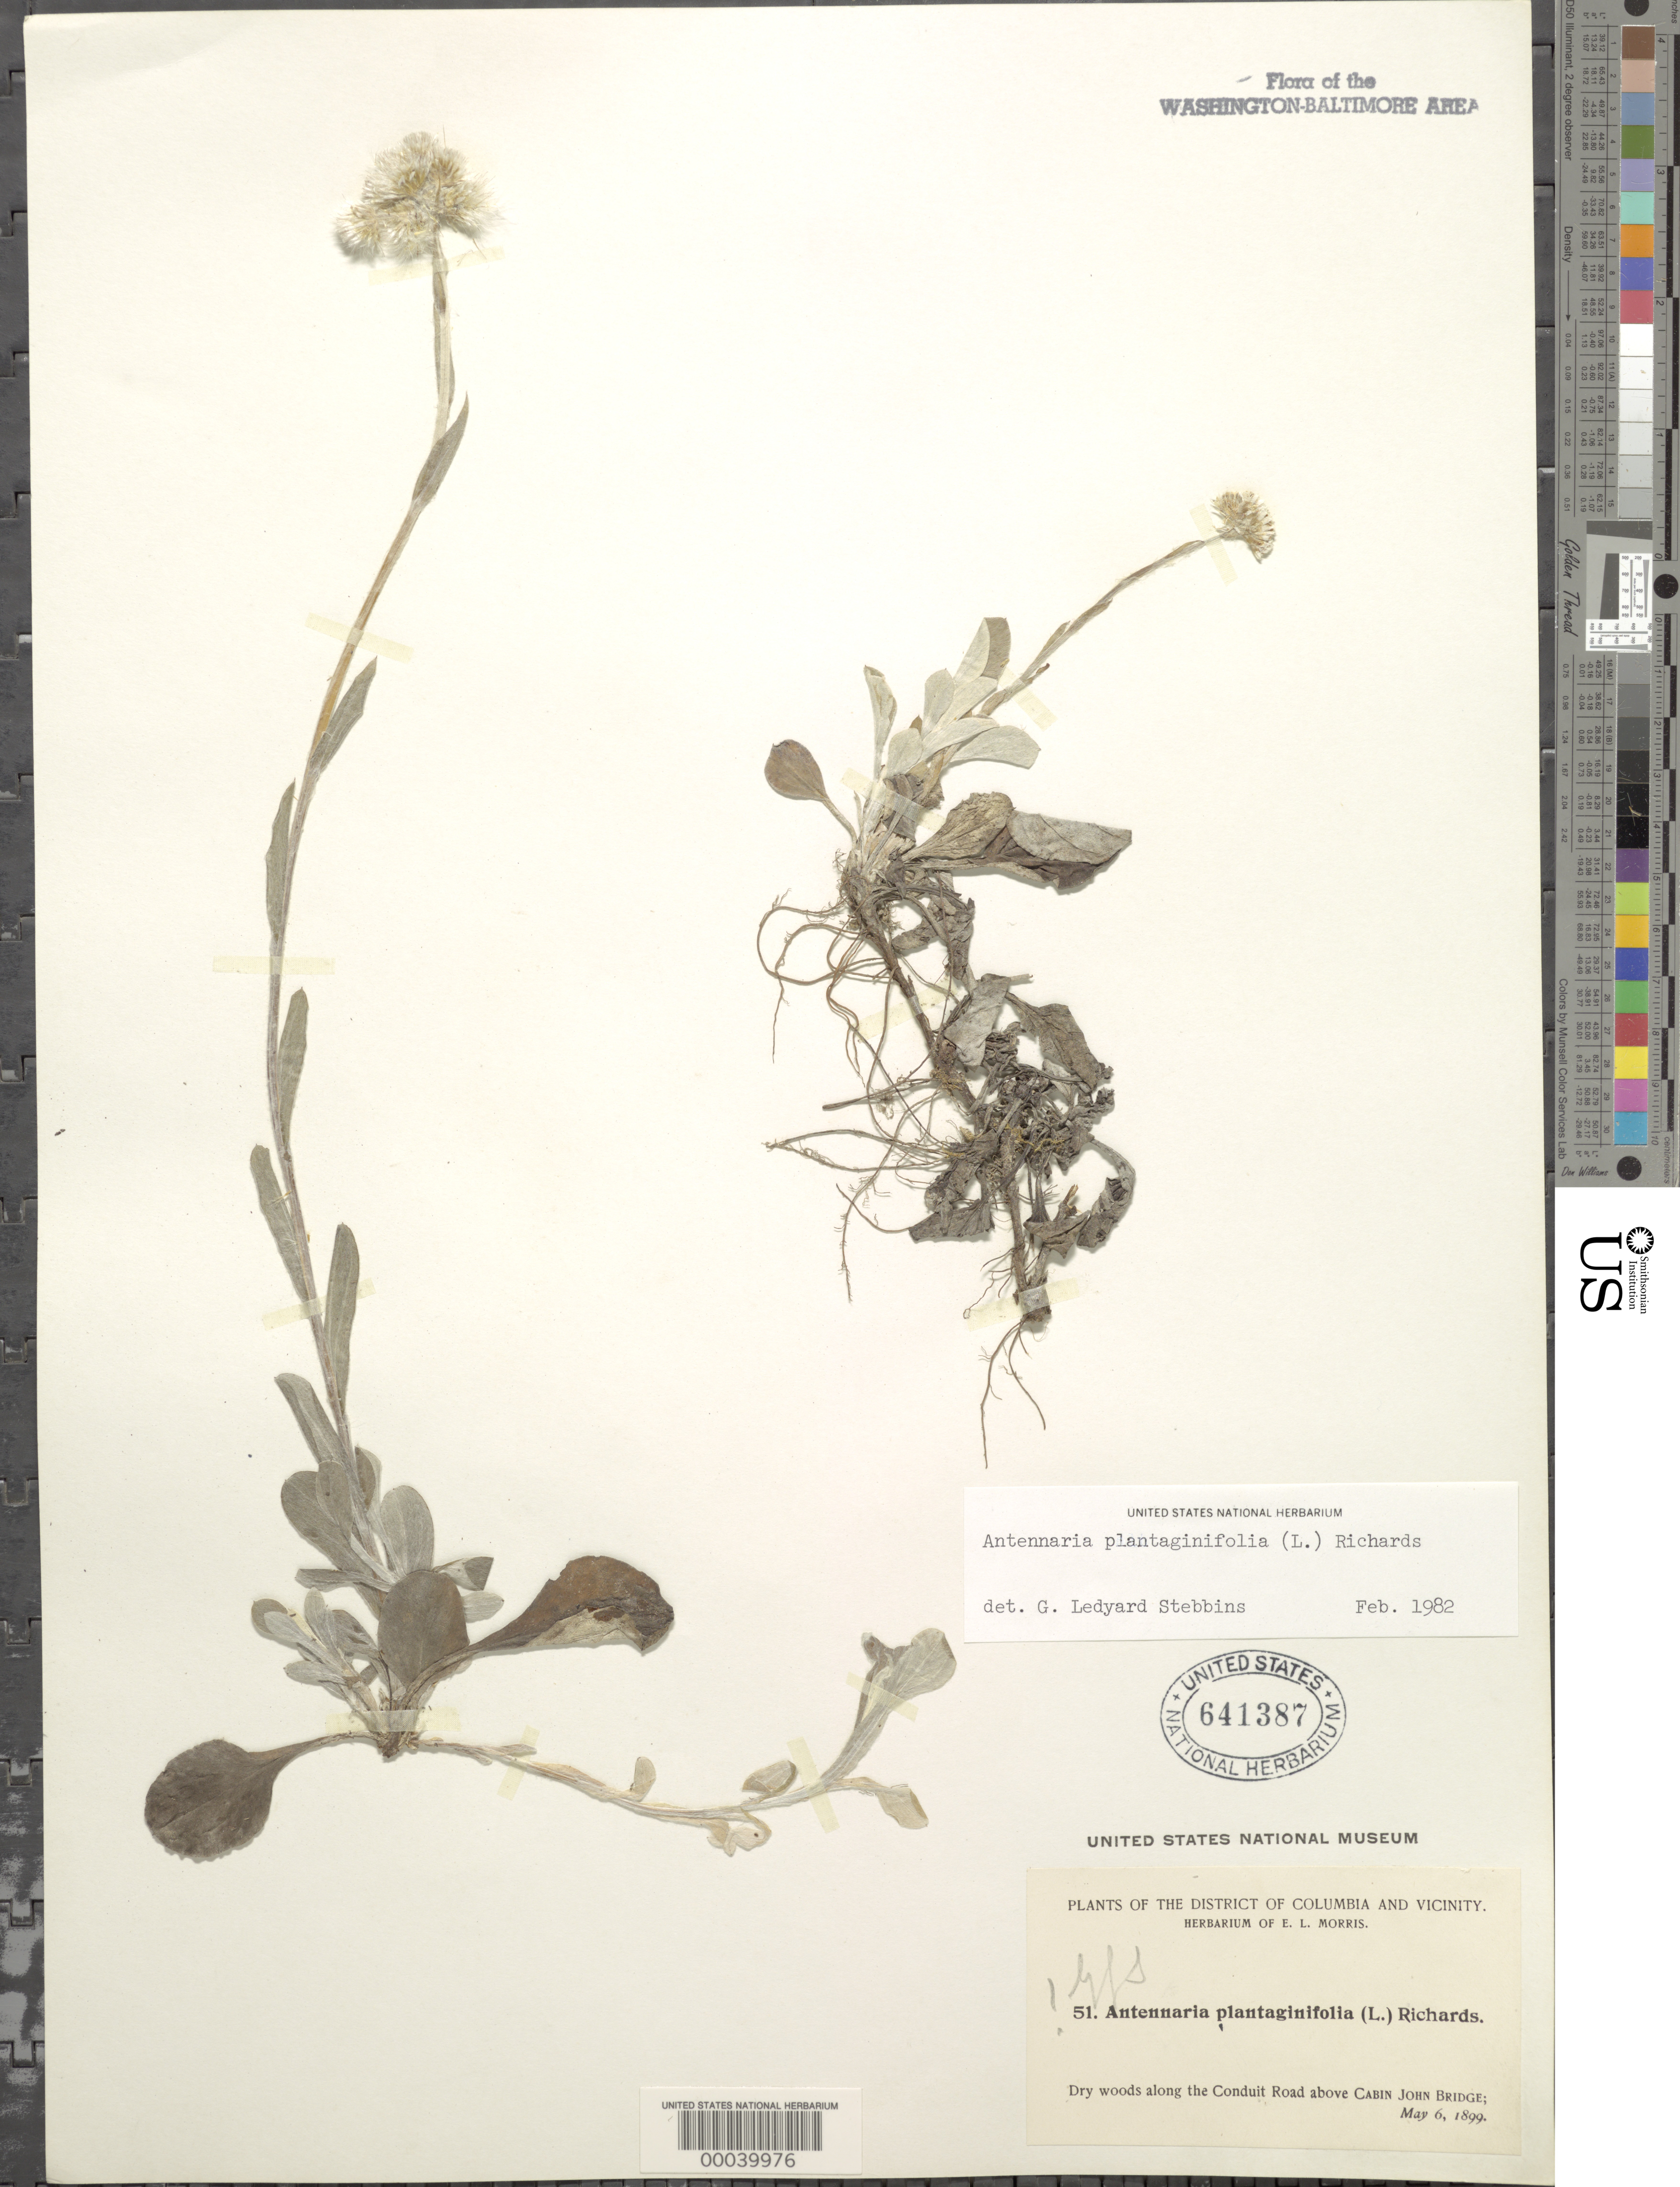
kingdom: Plantae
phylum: Tracheophyta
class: Magnoliopsida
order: Asterales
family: Asteraceae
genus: Antennaria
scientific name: Antennaria plantaginifolia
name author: (L.) Richardson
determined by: Stebbins, G. L.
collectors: C. V. Morton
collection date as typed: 06 May 1899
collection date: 1899-05-06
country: United States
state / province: Maryland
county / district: Montgomery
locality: Conduit Road above Cabin John Bridge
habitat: Dry woods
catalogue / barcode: US 641387